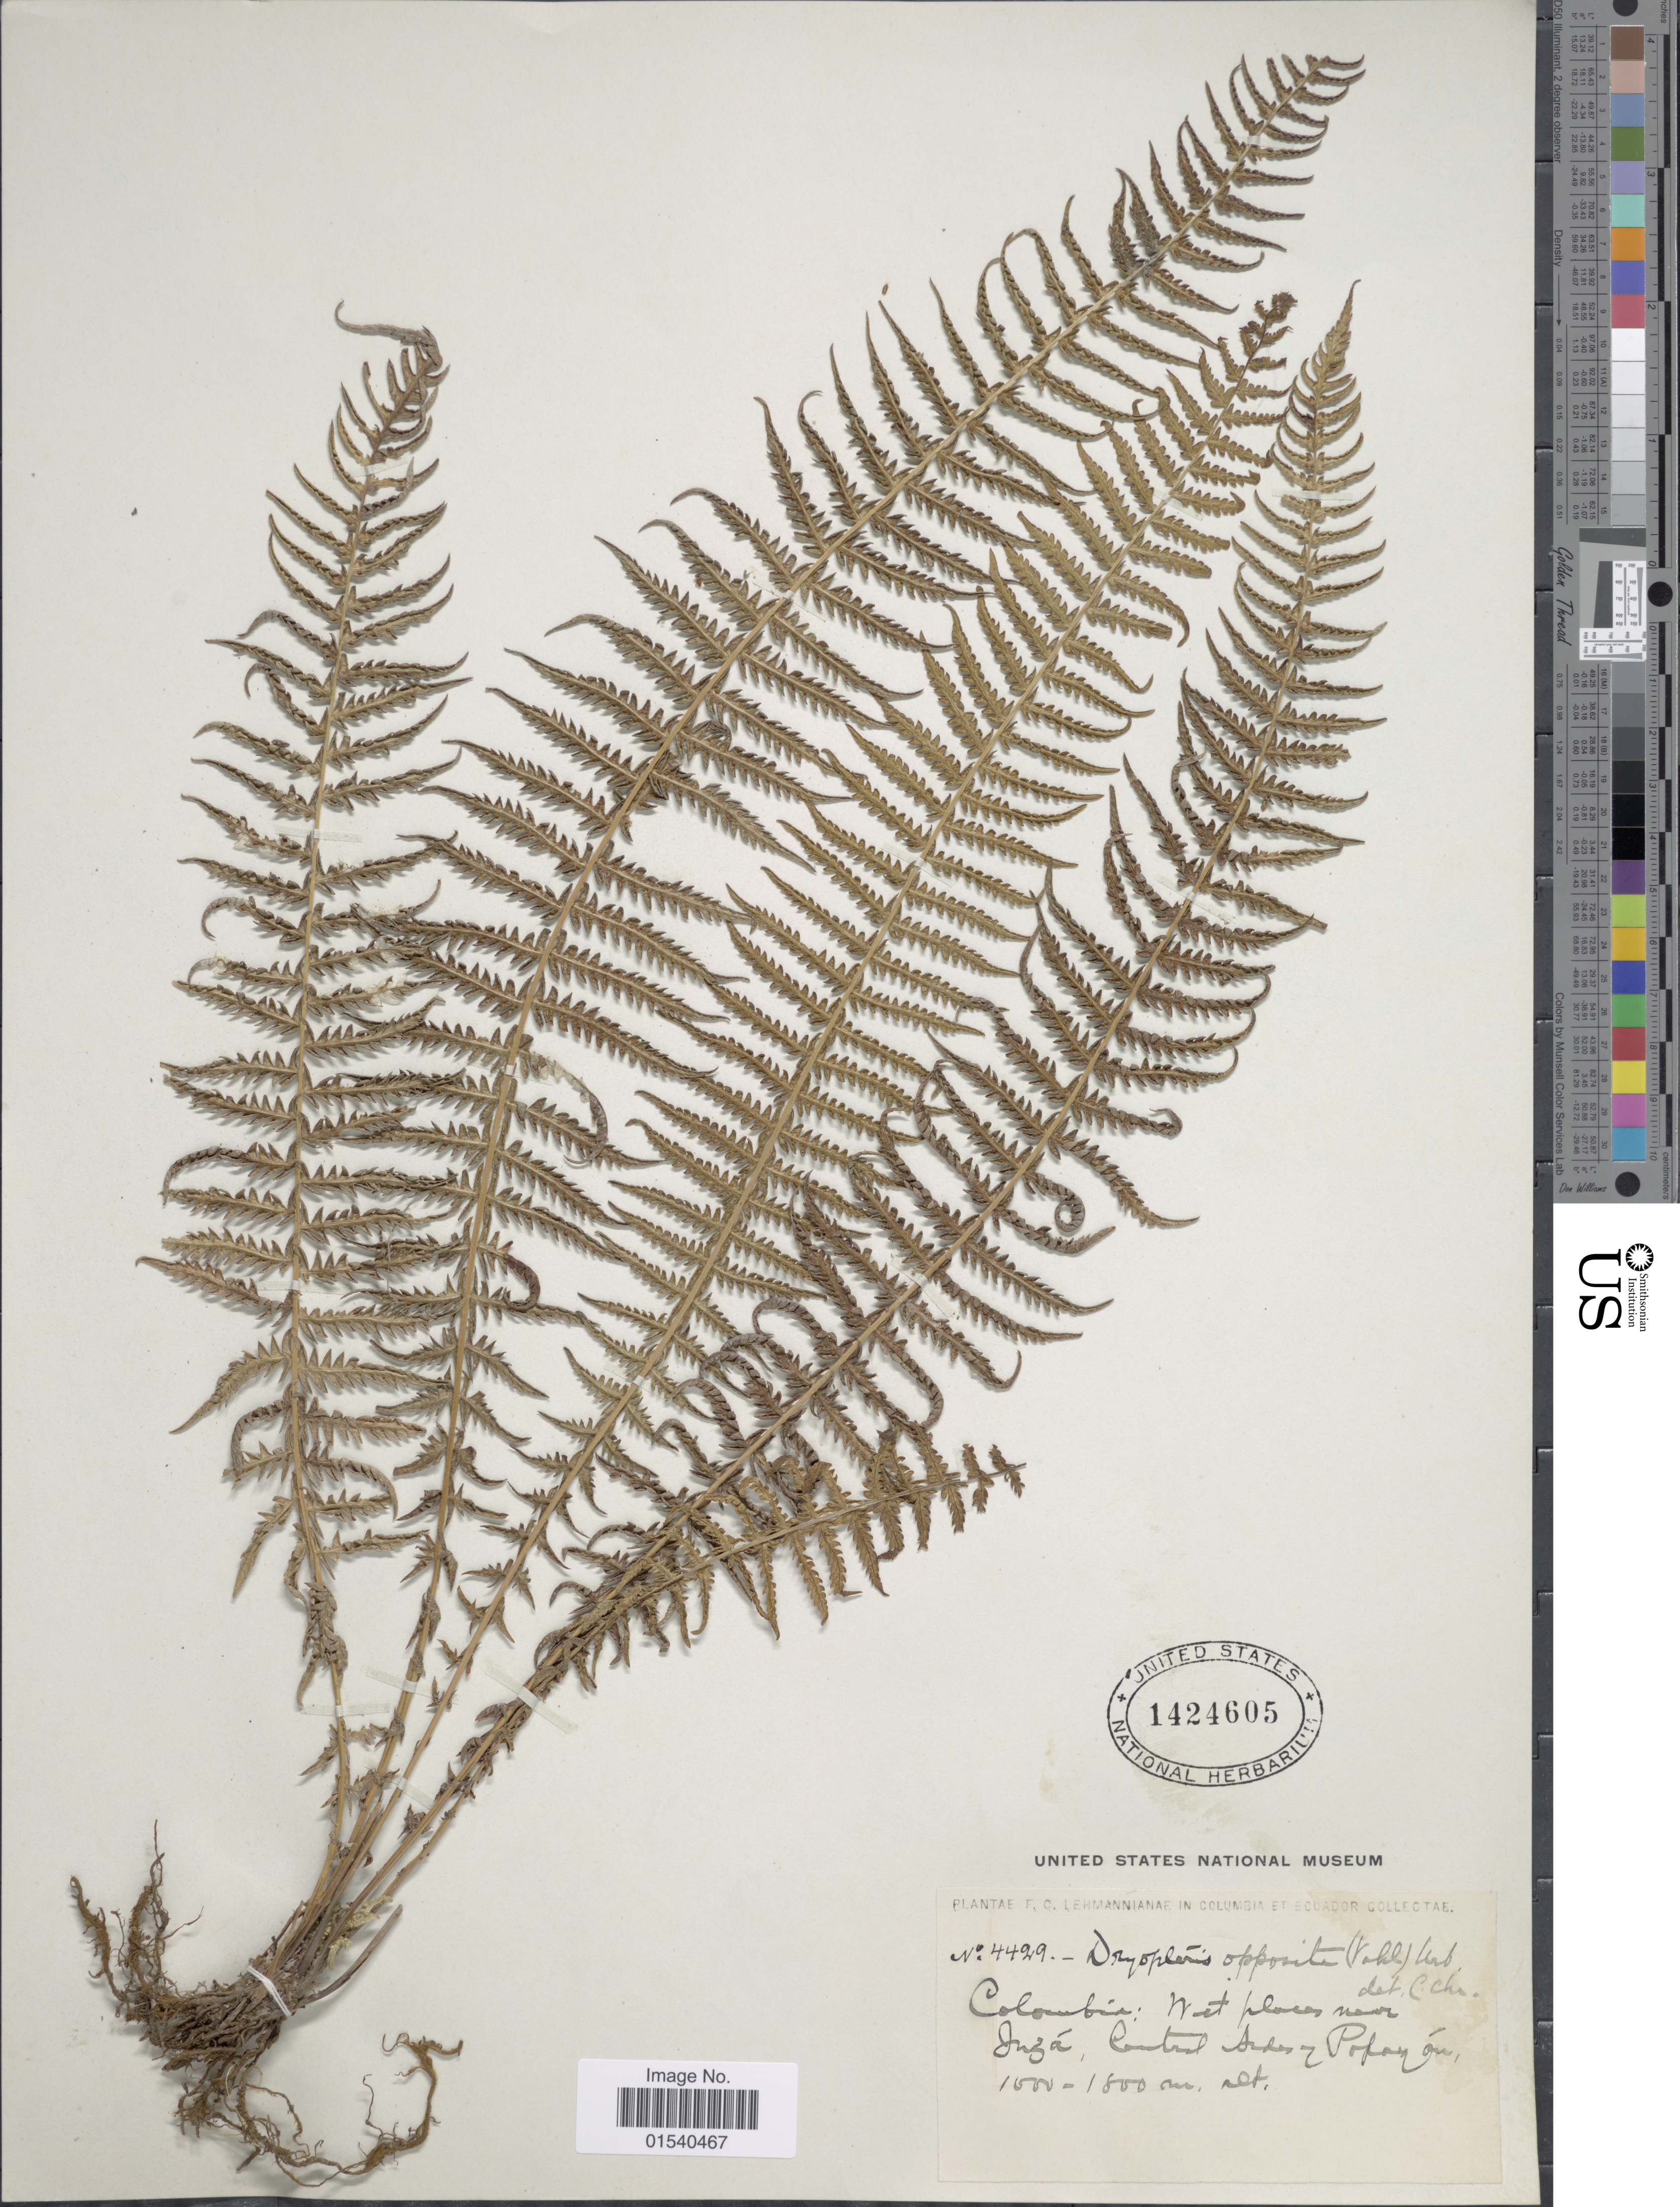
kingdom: Plantae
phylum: Tracheophyta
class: Polypodiopsida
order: Polypodiales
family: Thelypteridaceae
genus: Amauropelta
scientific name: Amauropelta opposita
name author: (Vahl) Pic. Serm.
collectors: F. C. Lehmann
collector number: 4429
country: Colombia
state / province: Valle del Cauca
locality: Wet places near Inzá, Central Andes y Popayán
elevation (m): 1000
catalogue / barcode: US 1424605